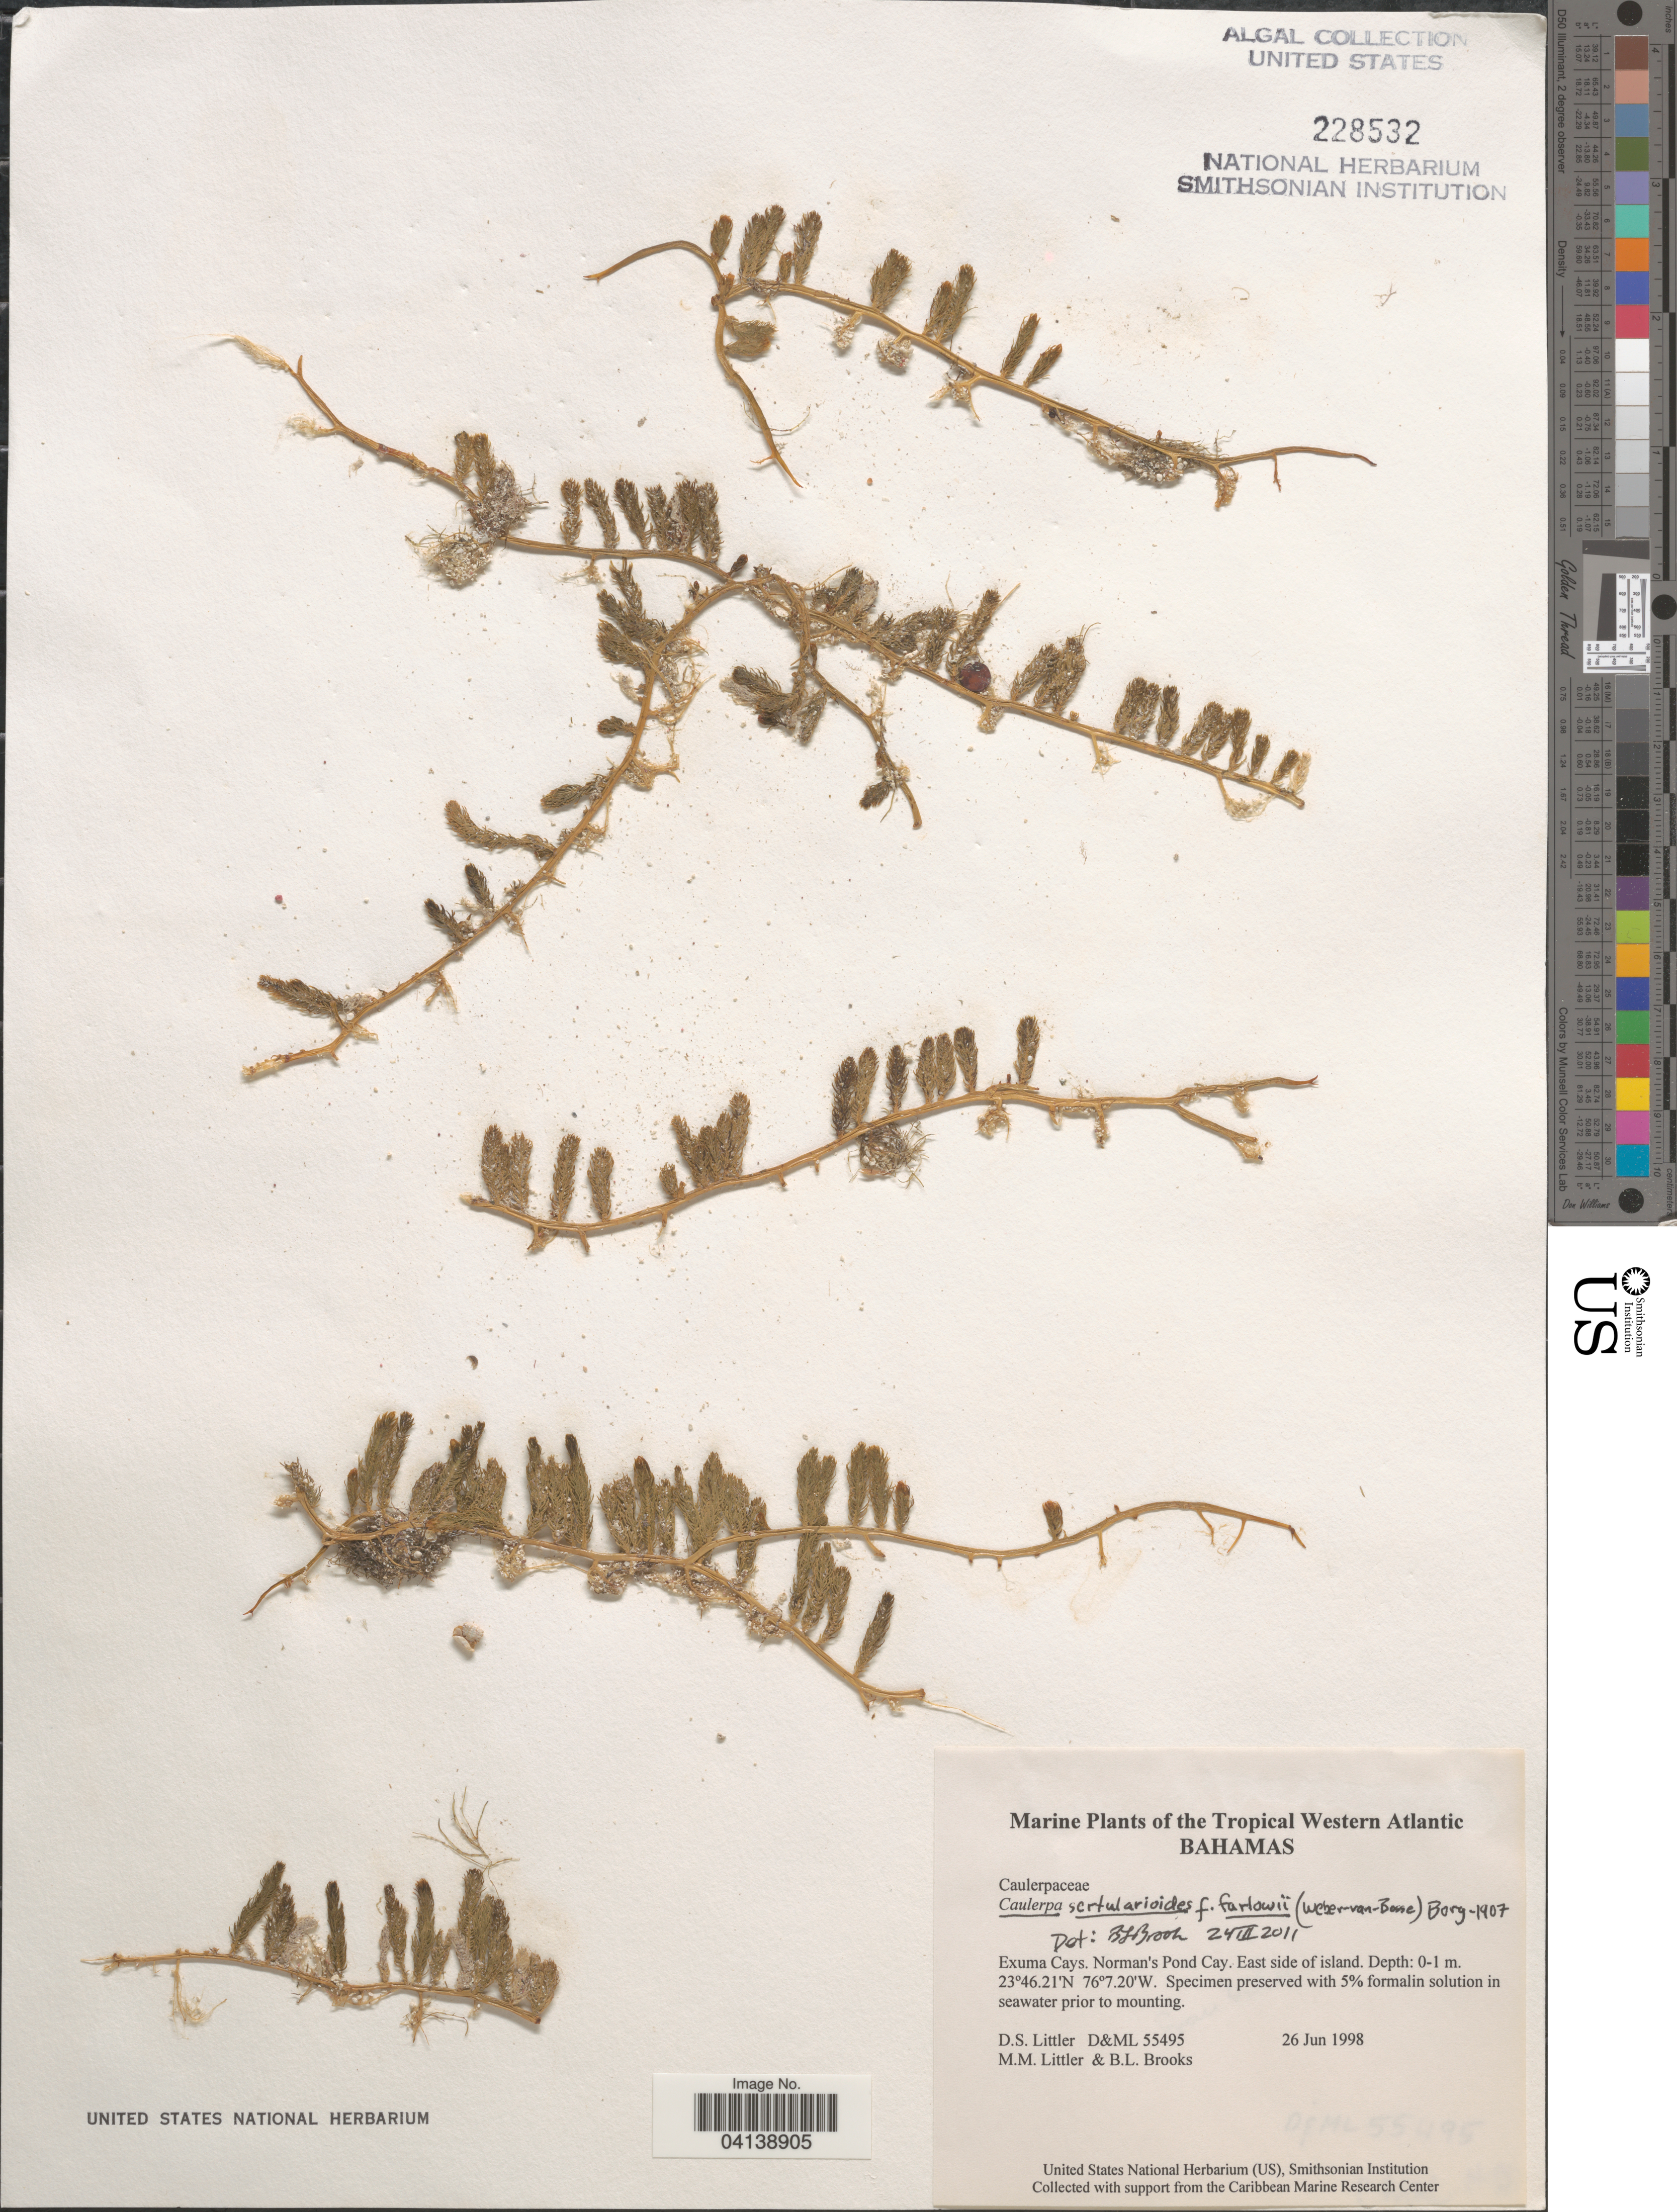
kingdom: Plantae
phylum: Chlorophyta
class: Ulvophyceae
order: Bryopsidales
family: Caulerpaceae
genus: Caulerpa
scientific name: Caulerpa sertularioides f. farlowii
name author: (Weber Bosse) Børgesen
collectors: D. S. Littler & B. Brooks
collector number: D&ML55495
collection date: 1998-06-26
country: Bahamas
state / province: Exuma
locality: The Tropical Western Atlantic. Exuma Cays. Norman's Pond Cay. East side of island.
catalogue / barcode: US 228532